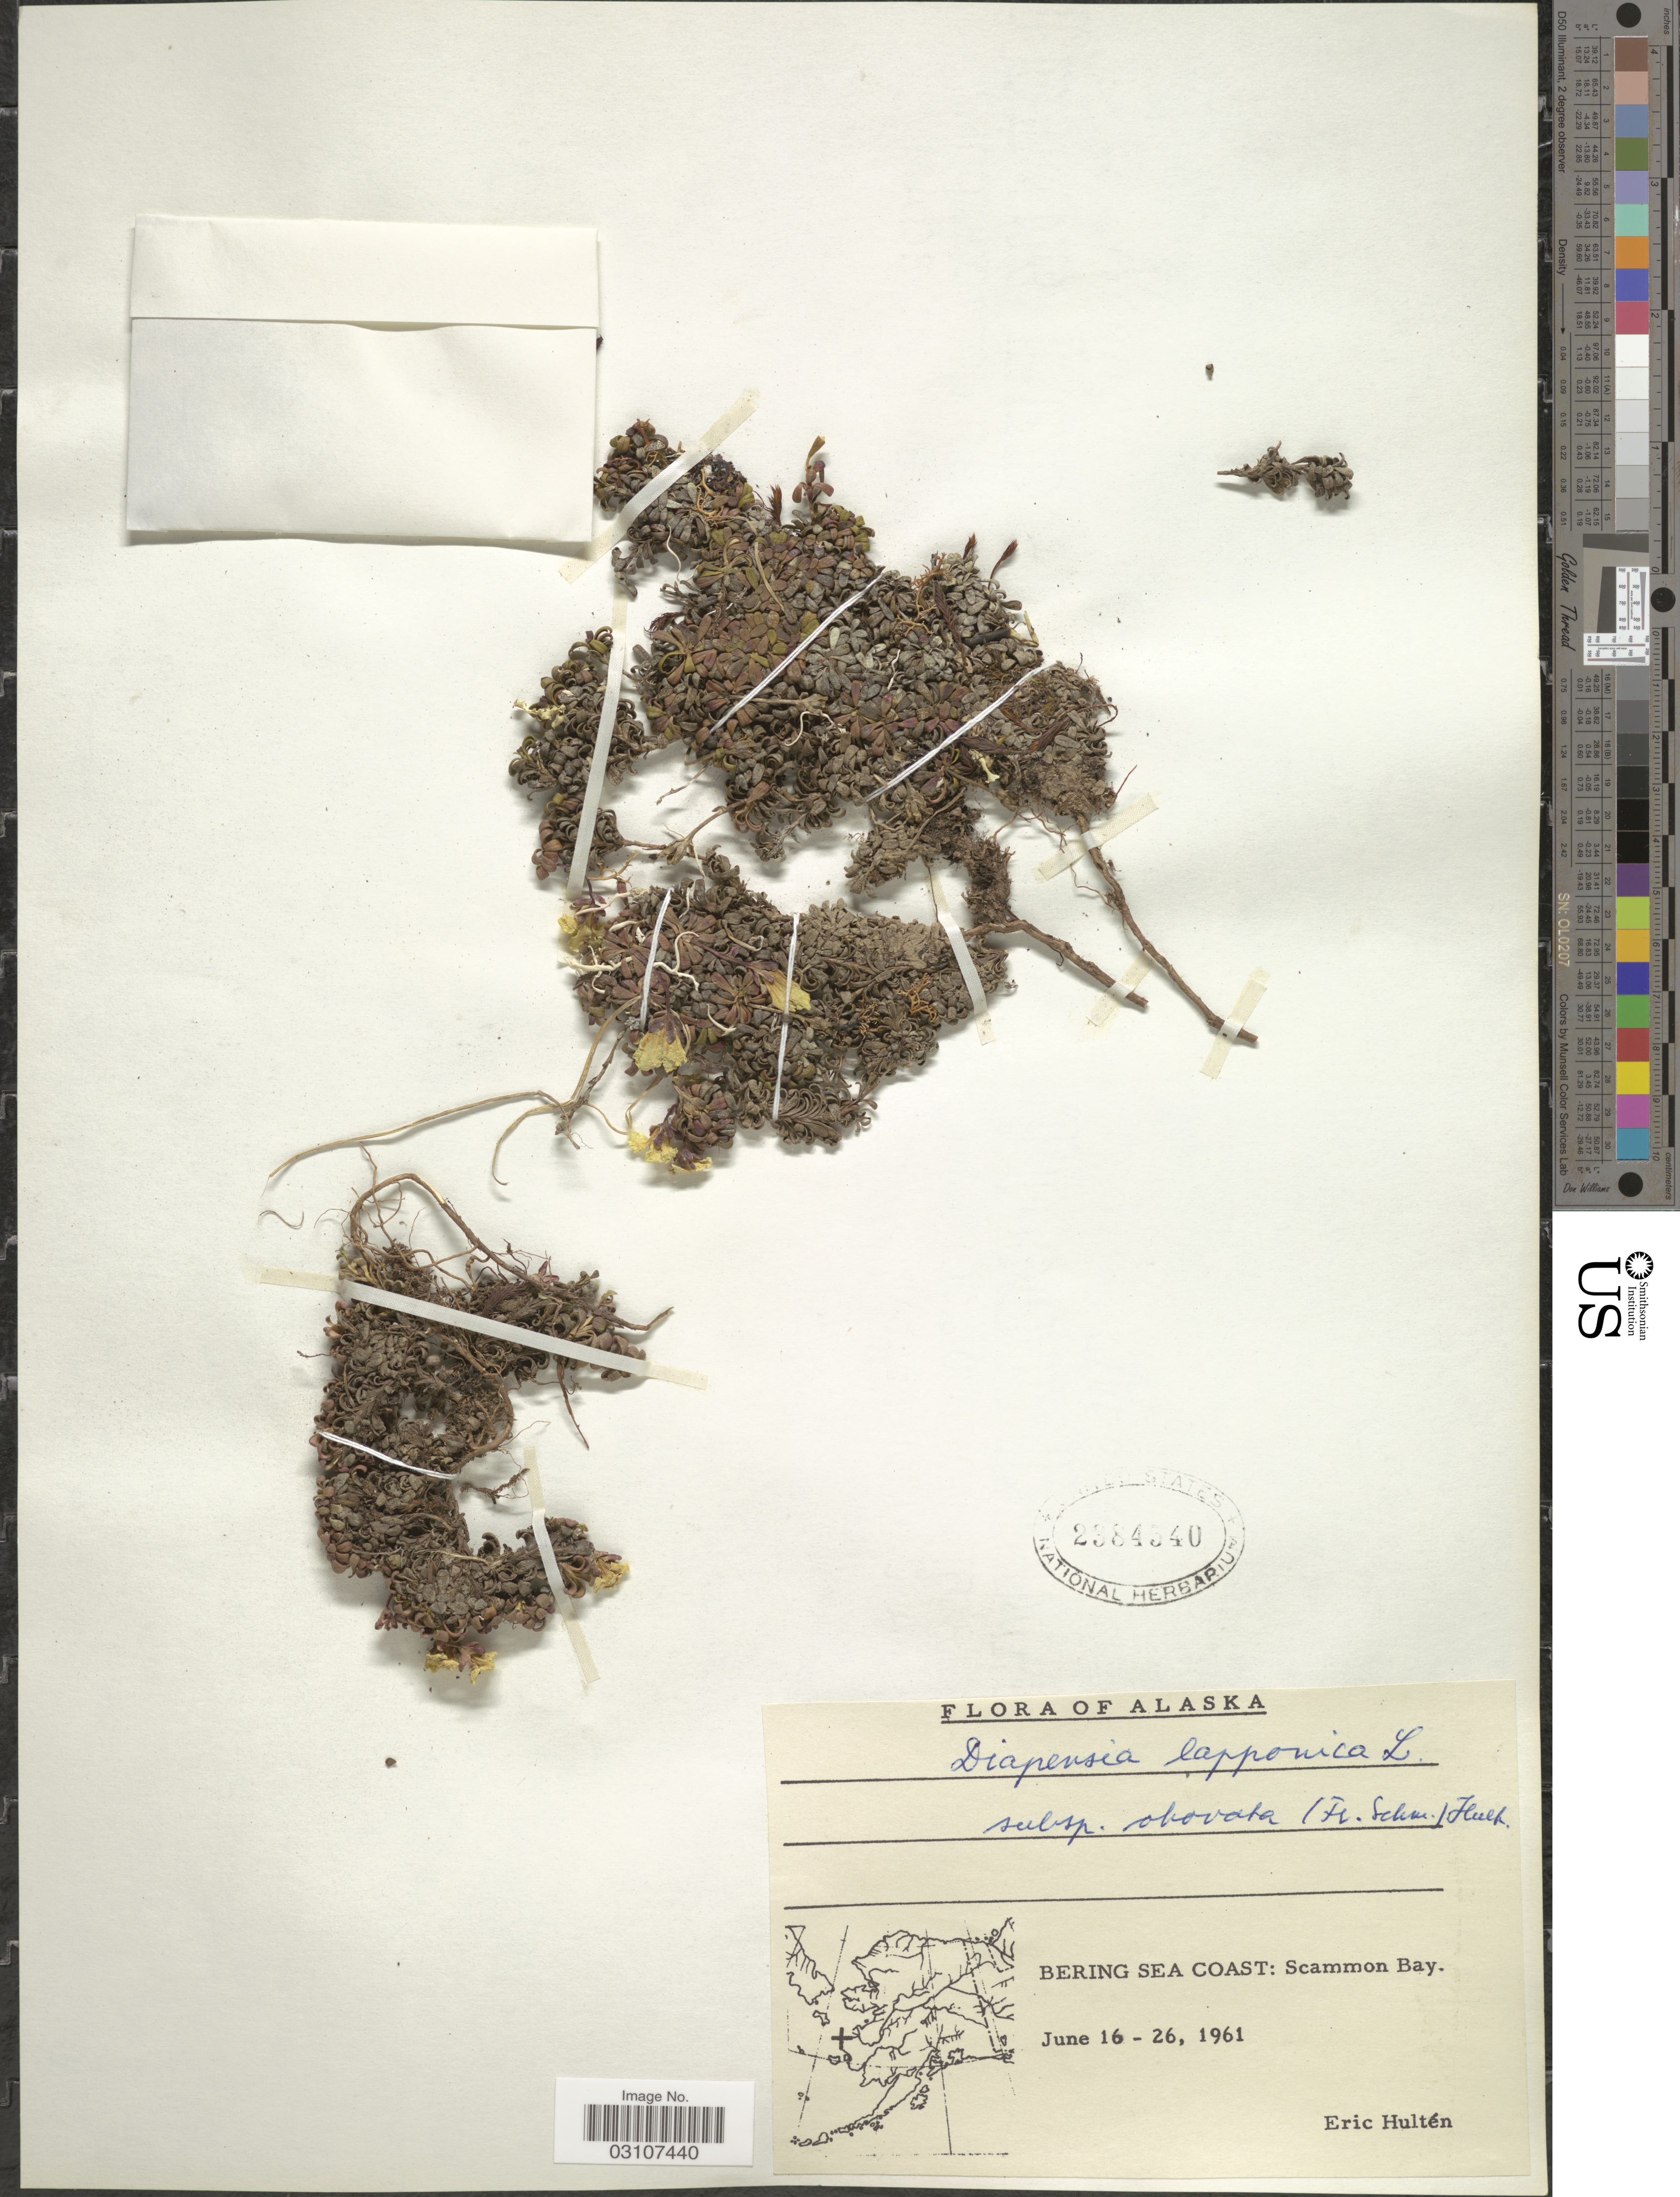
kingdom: Plantae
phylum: Tracheophyta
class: Magnoliopsida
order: Ericales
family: Diapensiaceae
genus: Diapensia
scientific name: Diapensia lapponica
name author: L.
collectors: E. G. Hultén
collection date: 1961-06-16/1961-06-26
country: United States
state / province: Alaska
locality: Bering Sea Coast: Scammon Bay.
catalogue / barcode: US 2384340